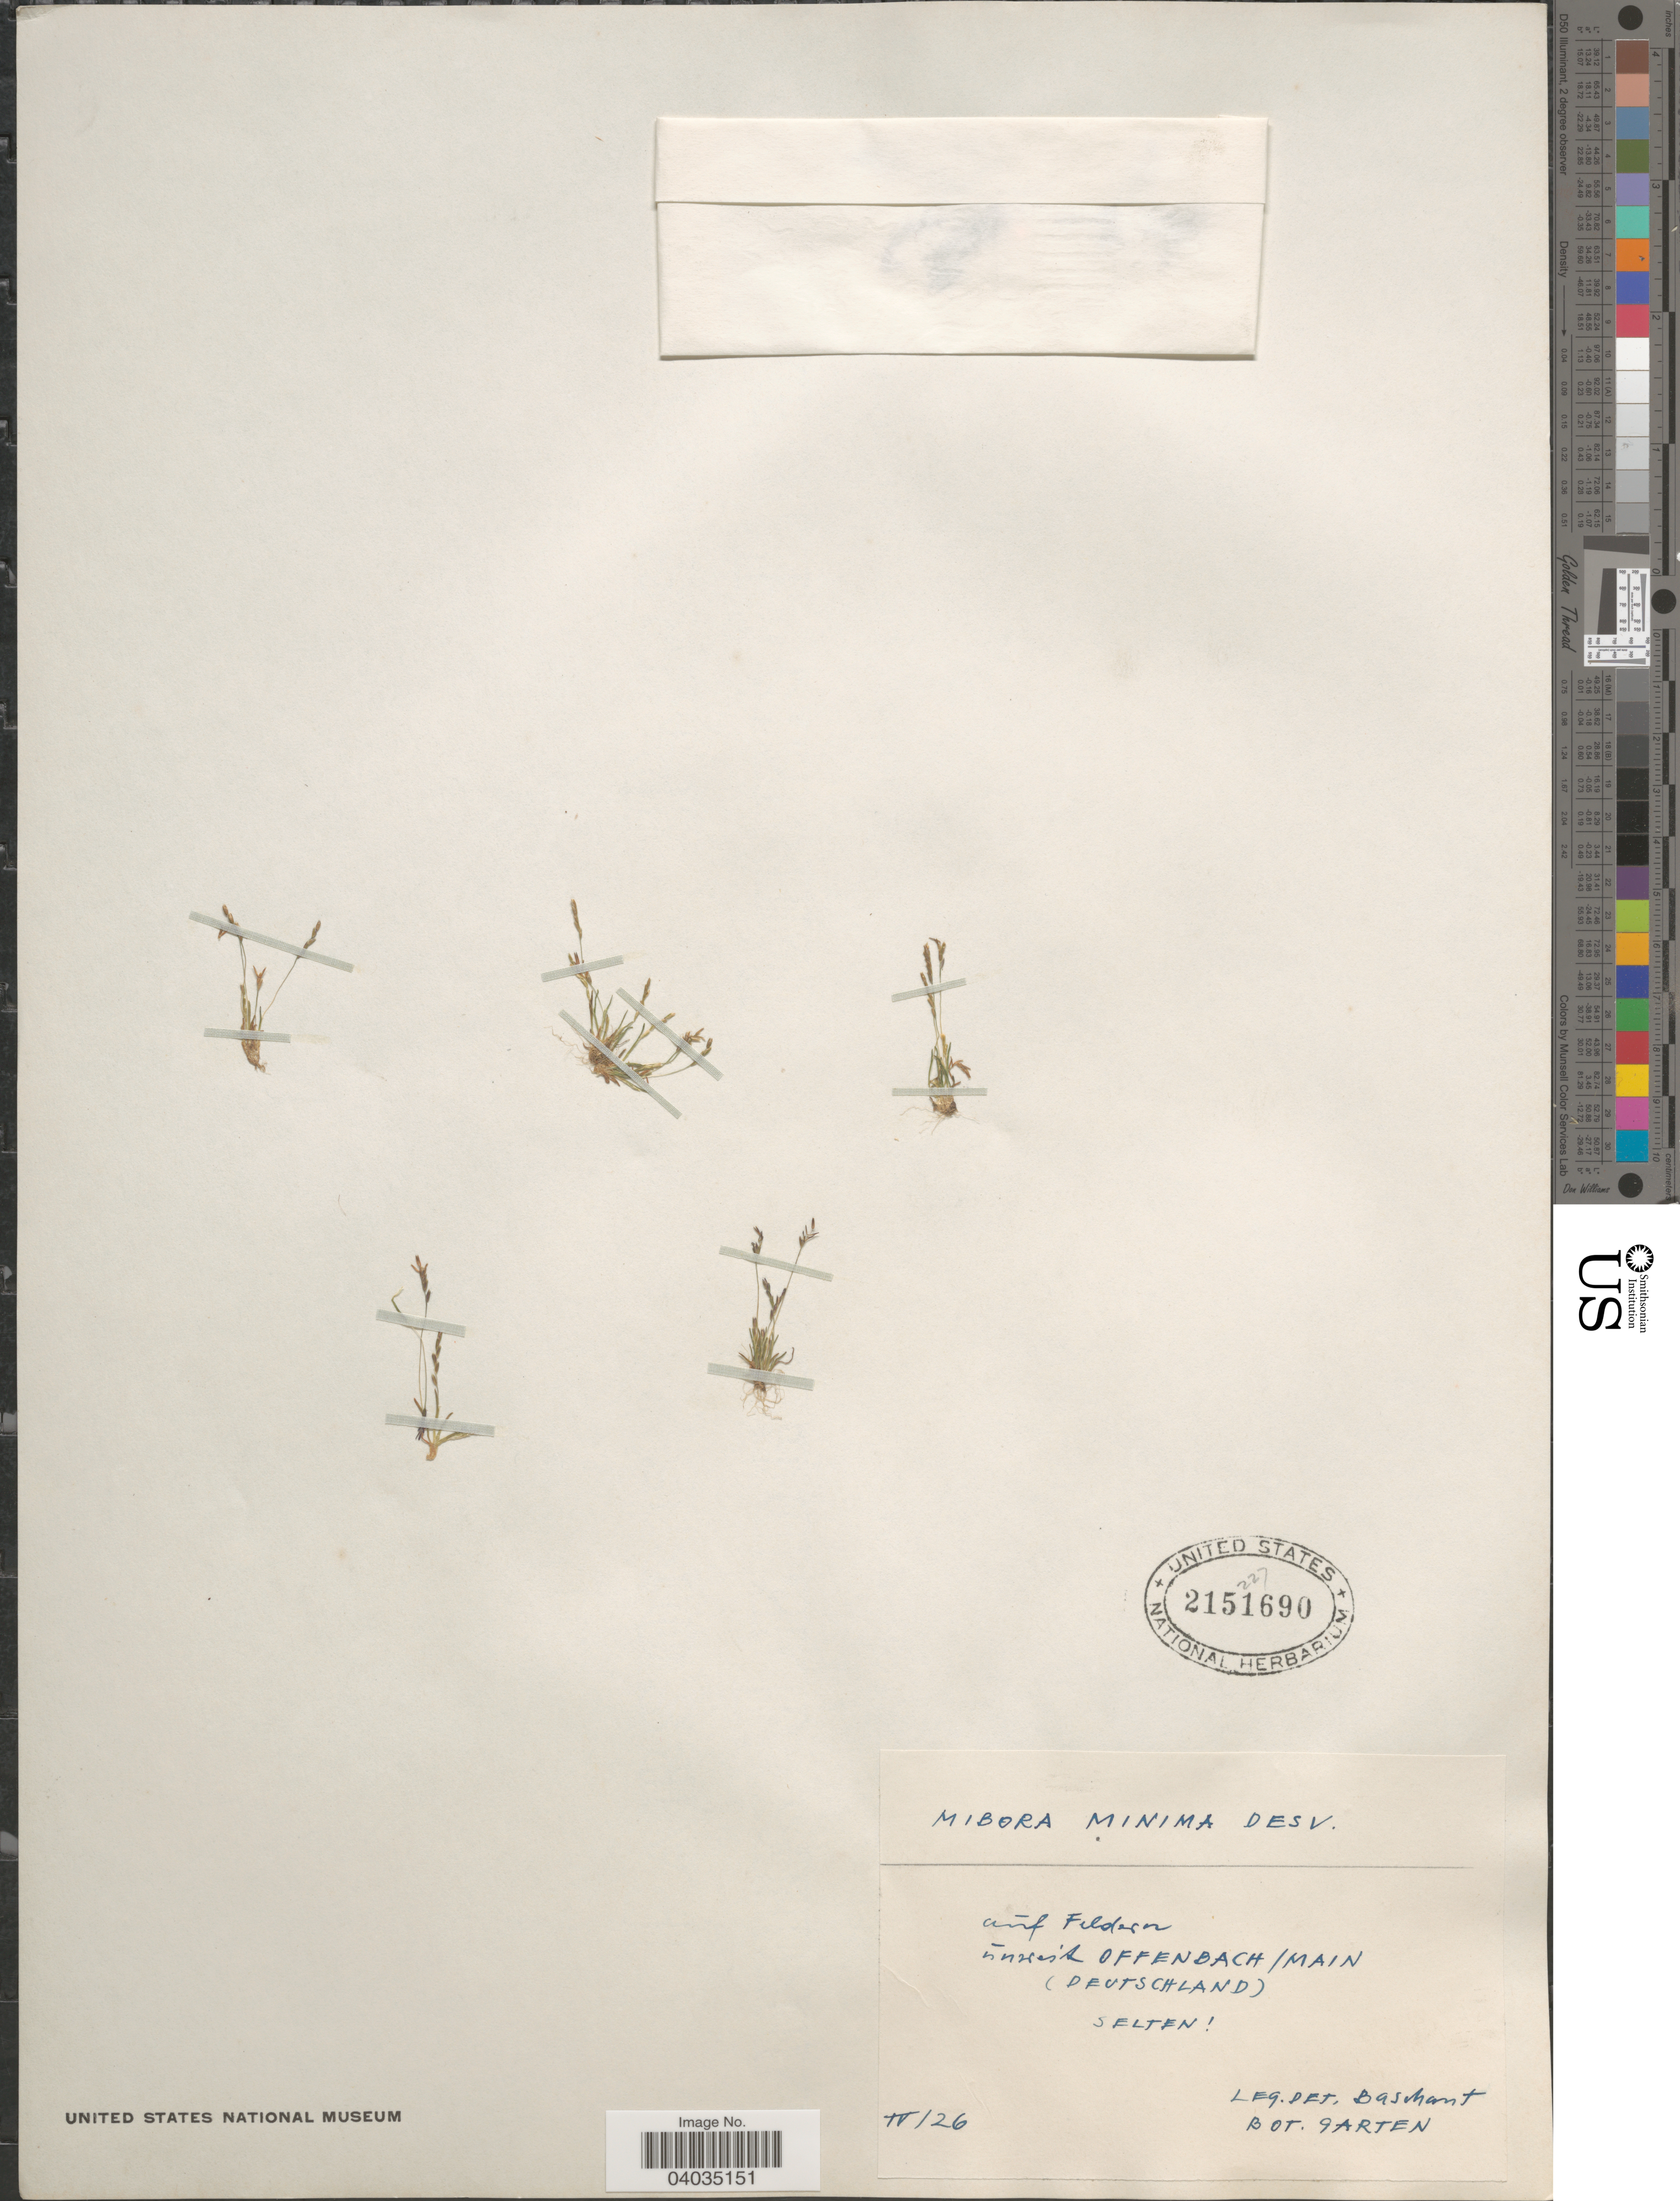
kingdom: Plantae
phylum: Tracheophyta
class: Liliopsida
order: Poales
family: Poaceae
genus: Mibora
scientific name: Mibora minima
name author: (L.) Desv.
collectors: Baschant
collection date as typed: Transcribed d/m/y: /4/26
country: Germany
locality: Aúf Feldern in [illegible text]es't Offenbach/Main (Deutschland) Selten [illegible text]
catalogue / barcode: US 2151690